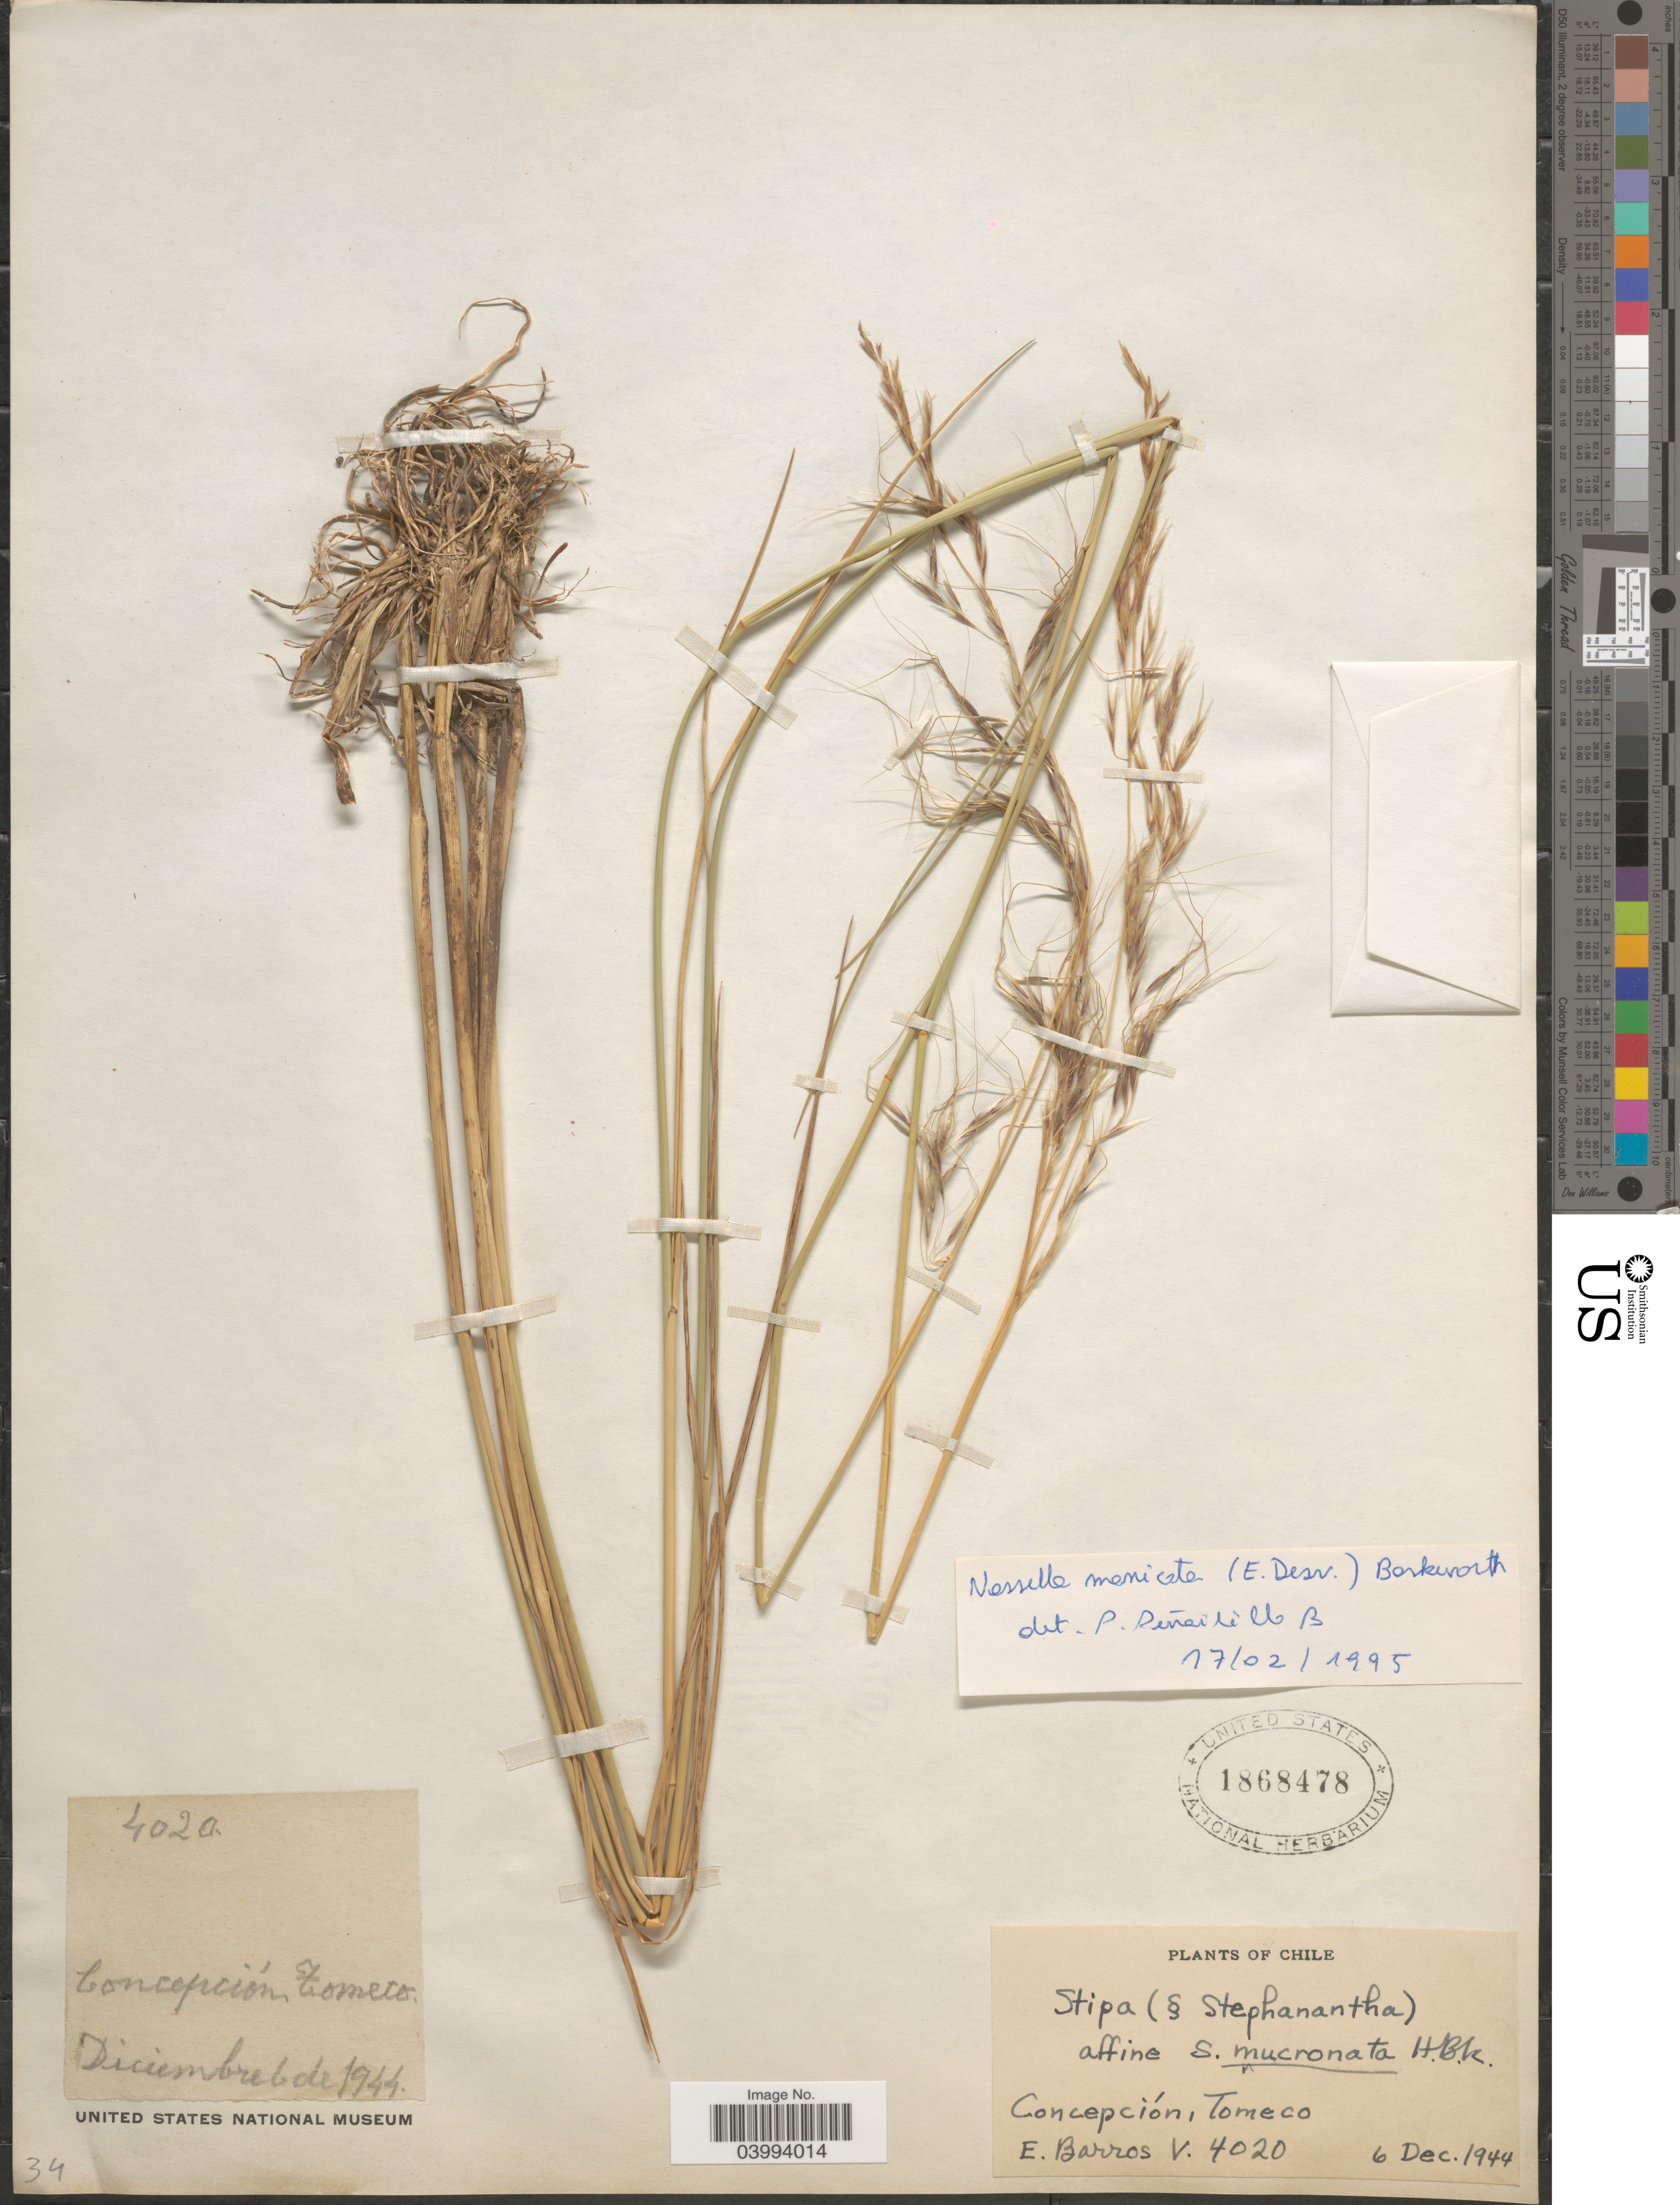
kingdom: Plantae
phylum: Tracheophyta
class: Liliopsida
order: Poales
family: Poaceae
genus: Nassella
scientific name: Nassella manicata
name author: (É. Desv.) Barkworth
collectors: E. Barros V.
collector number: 4020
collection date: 1944-12-06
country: Chile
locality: Concepción, Tomeco.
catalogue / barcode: US 1868478